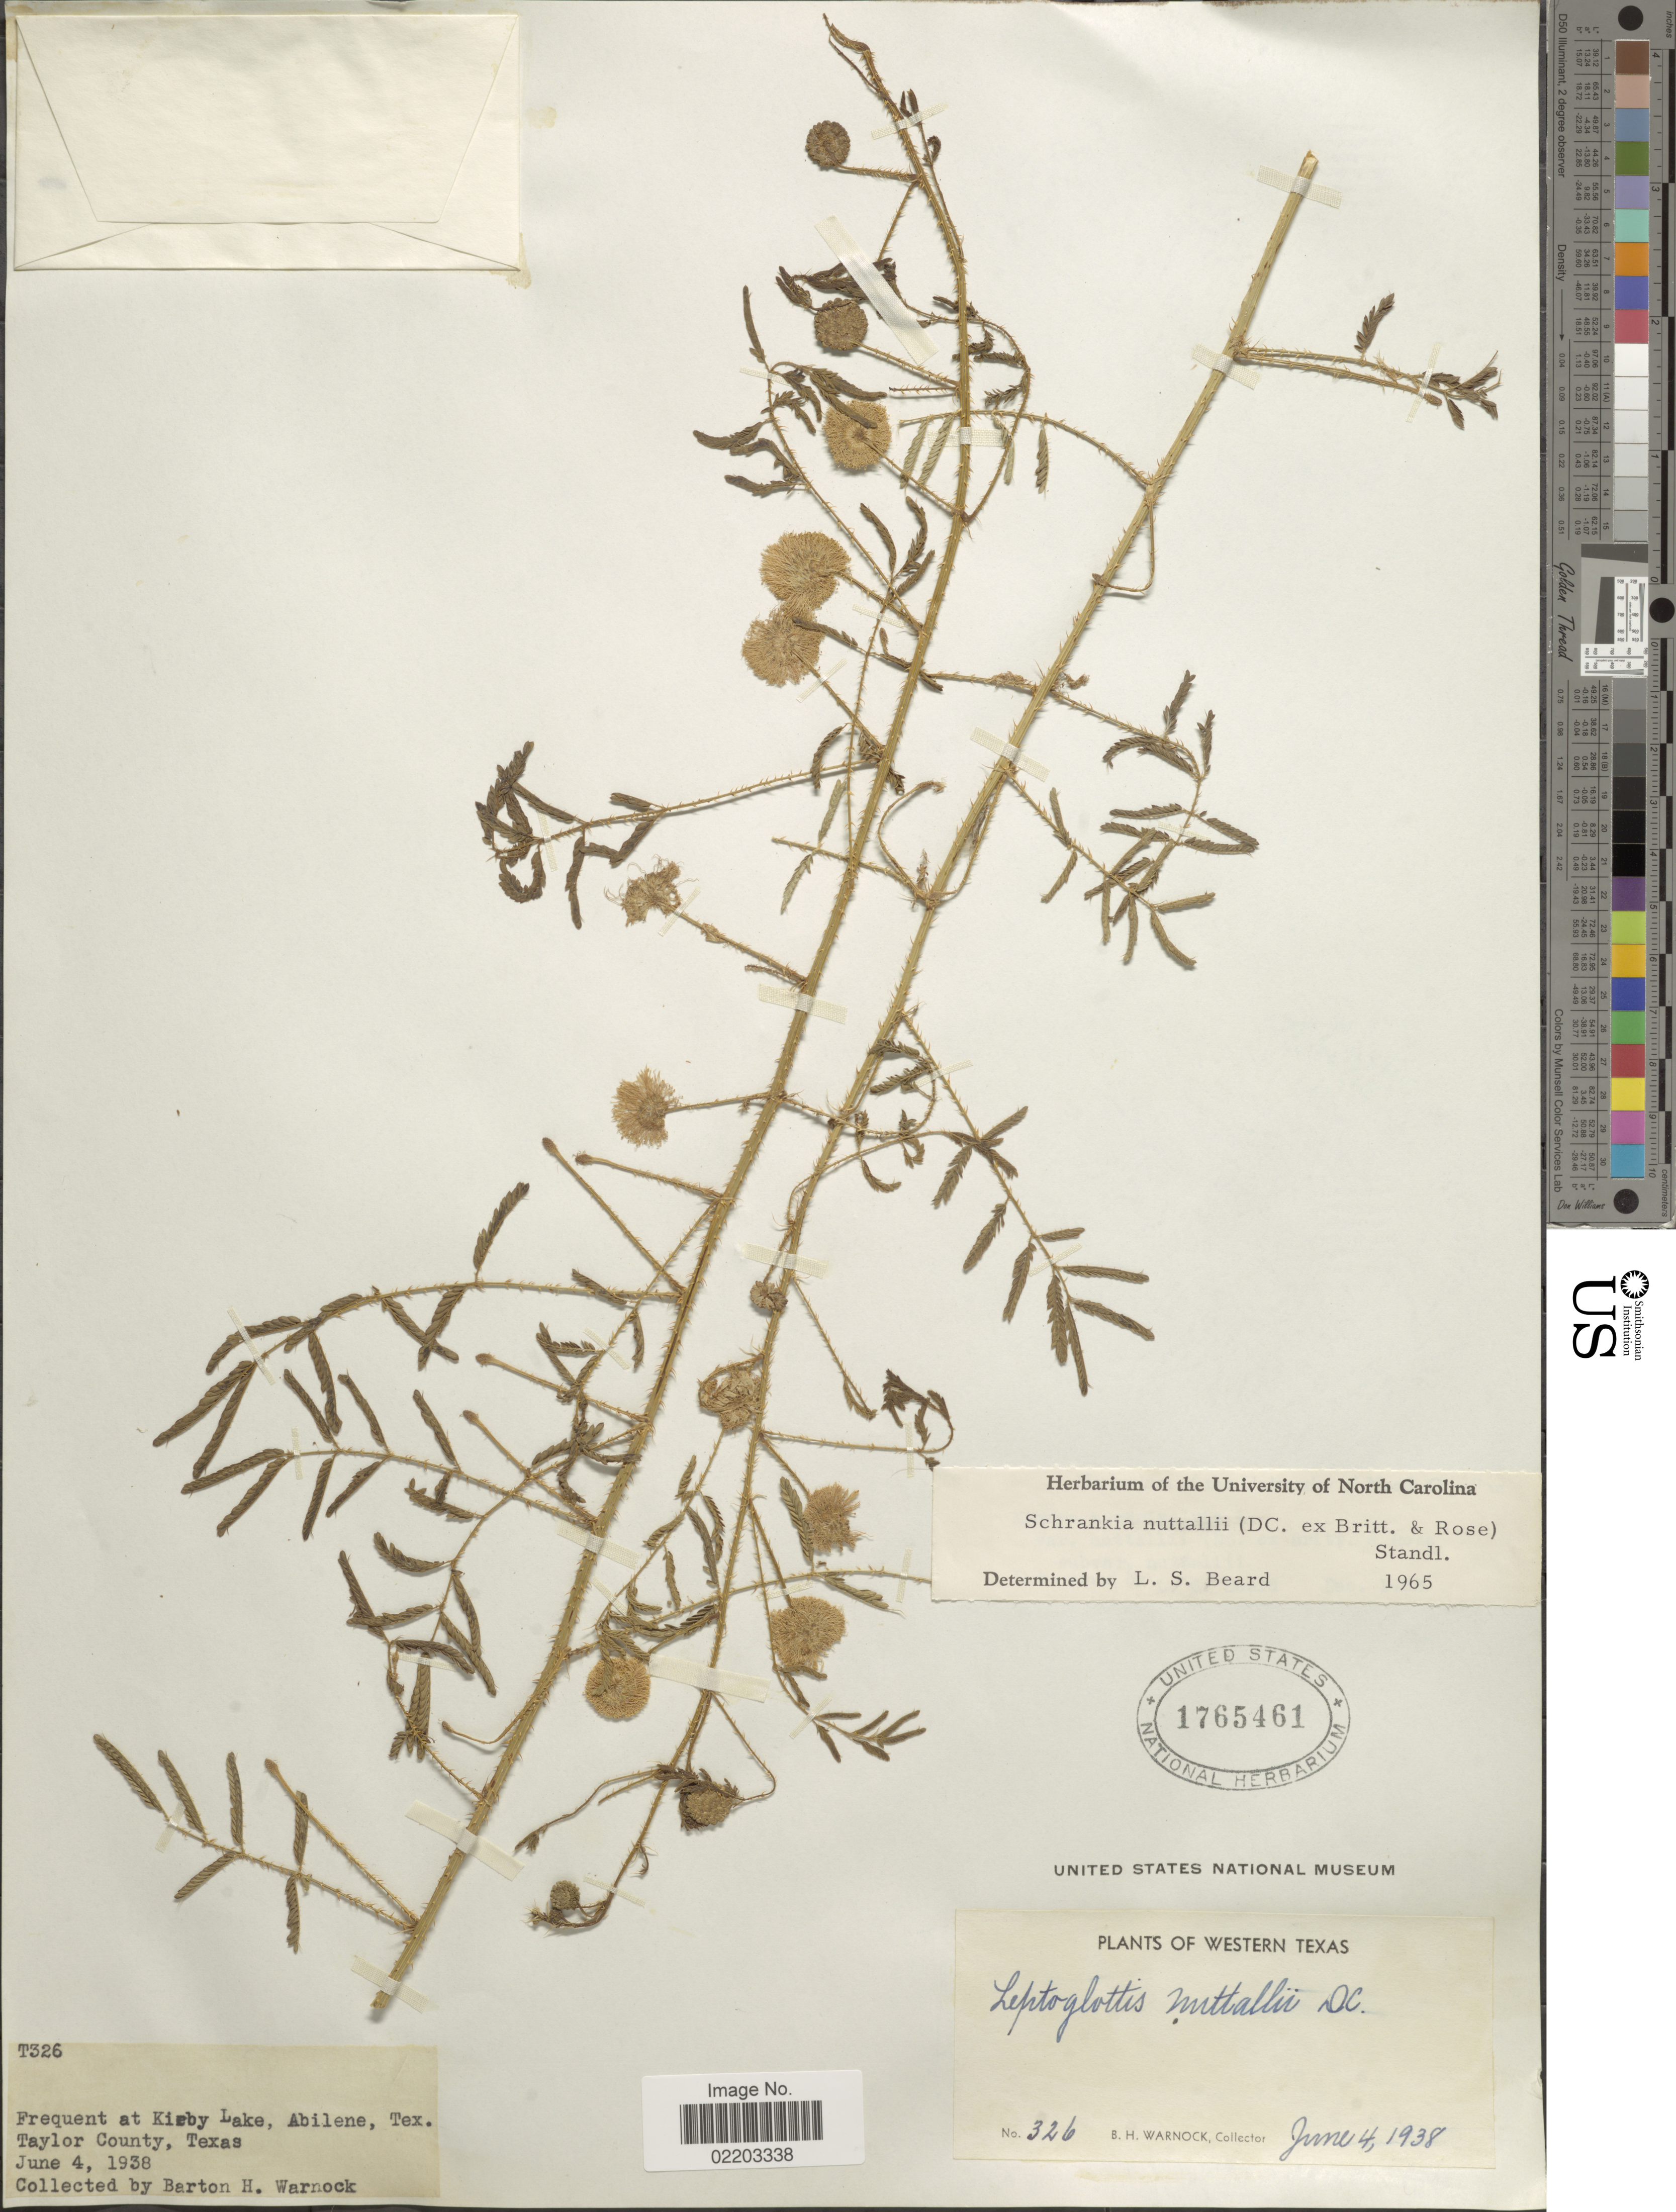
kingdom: Plantae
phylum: Tracheophyta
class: Magnoliopsida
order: Fabales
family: Fabaceae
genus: Mimosa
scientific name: Mimosa nuttallii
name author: (DC.) B.L. Turner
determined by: Strong, M. T., (US), Smithsonian Institution - National Museum of Natural History (UNITED STATES)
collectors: B. H. Warnock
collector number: T326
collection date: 1938-06-04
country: United States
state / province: Texas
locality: Frequent at Kirby Lake, Abilene, Taylor County, Western Texas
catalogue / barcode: US 1765461